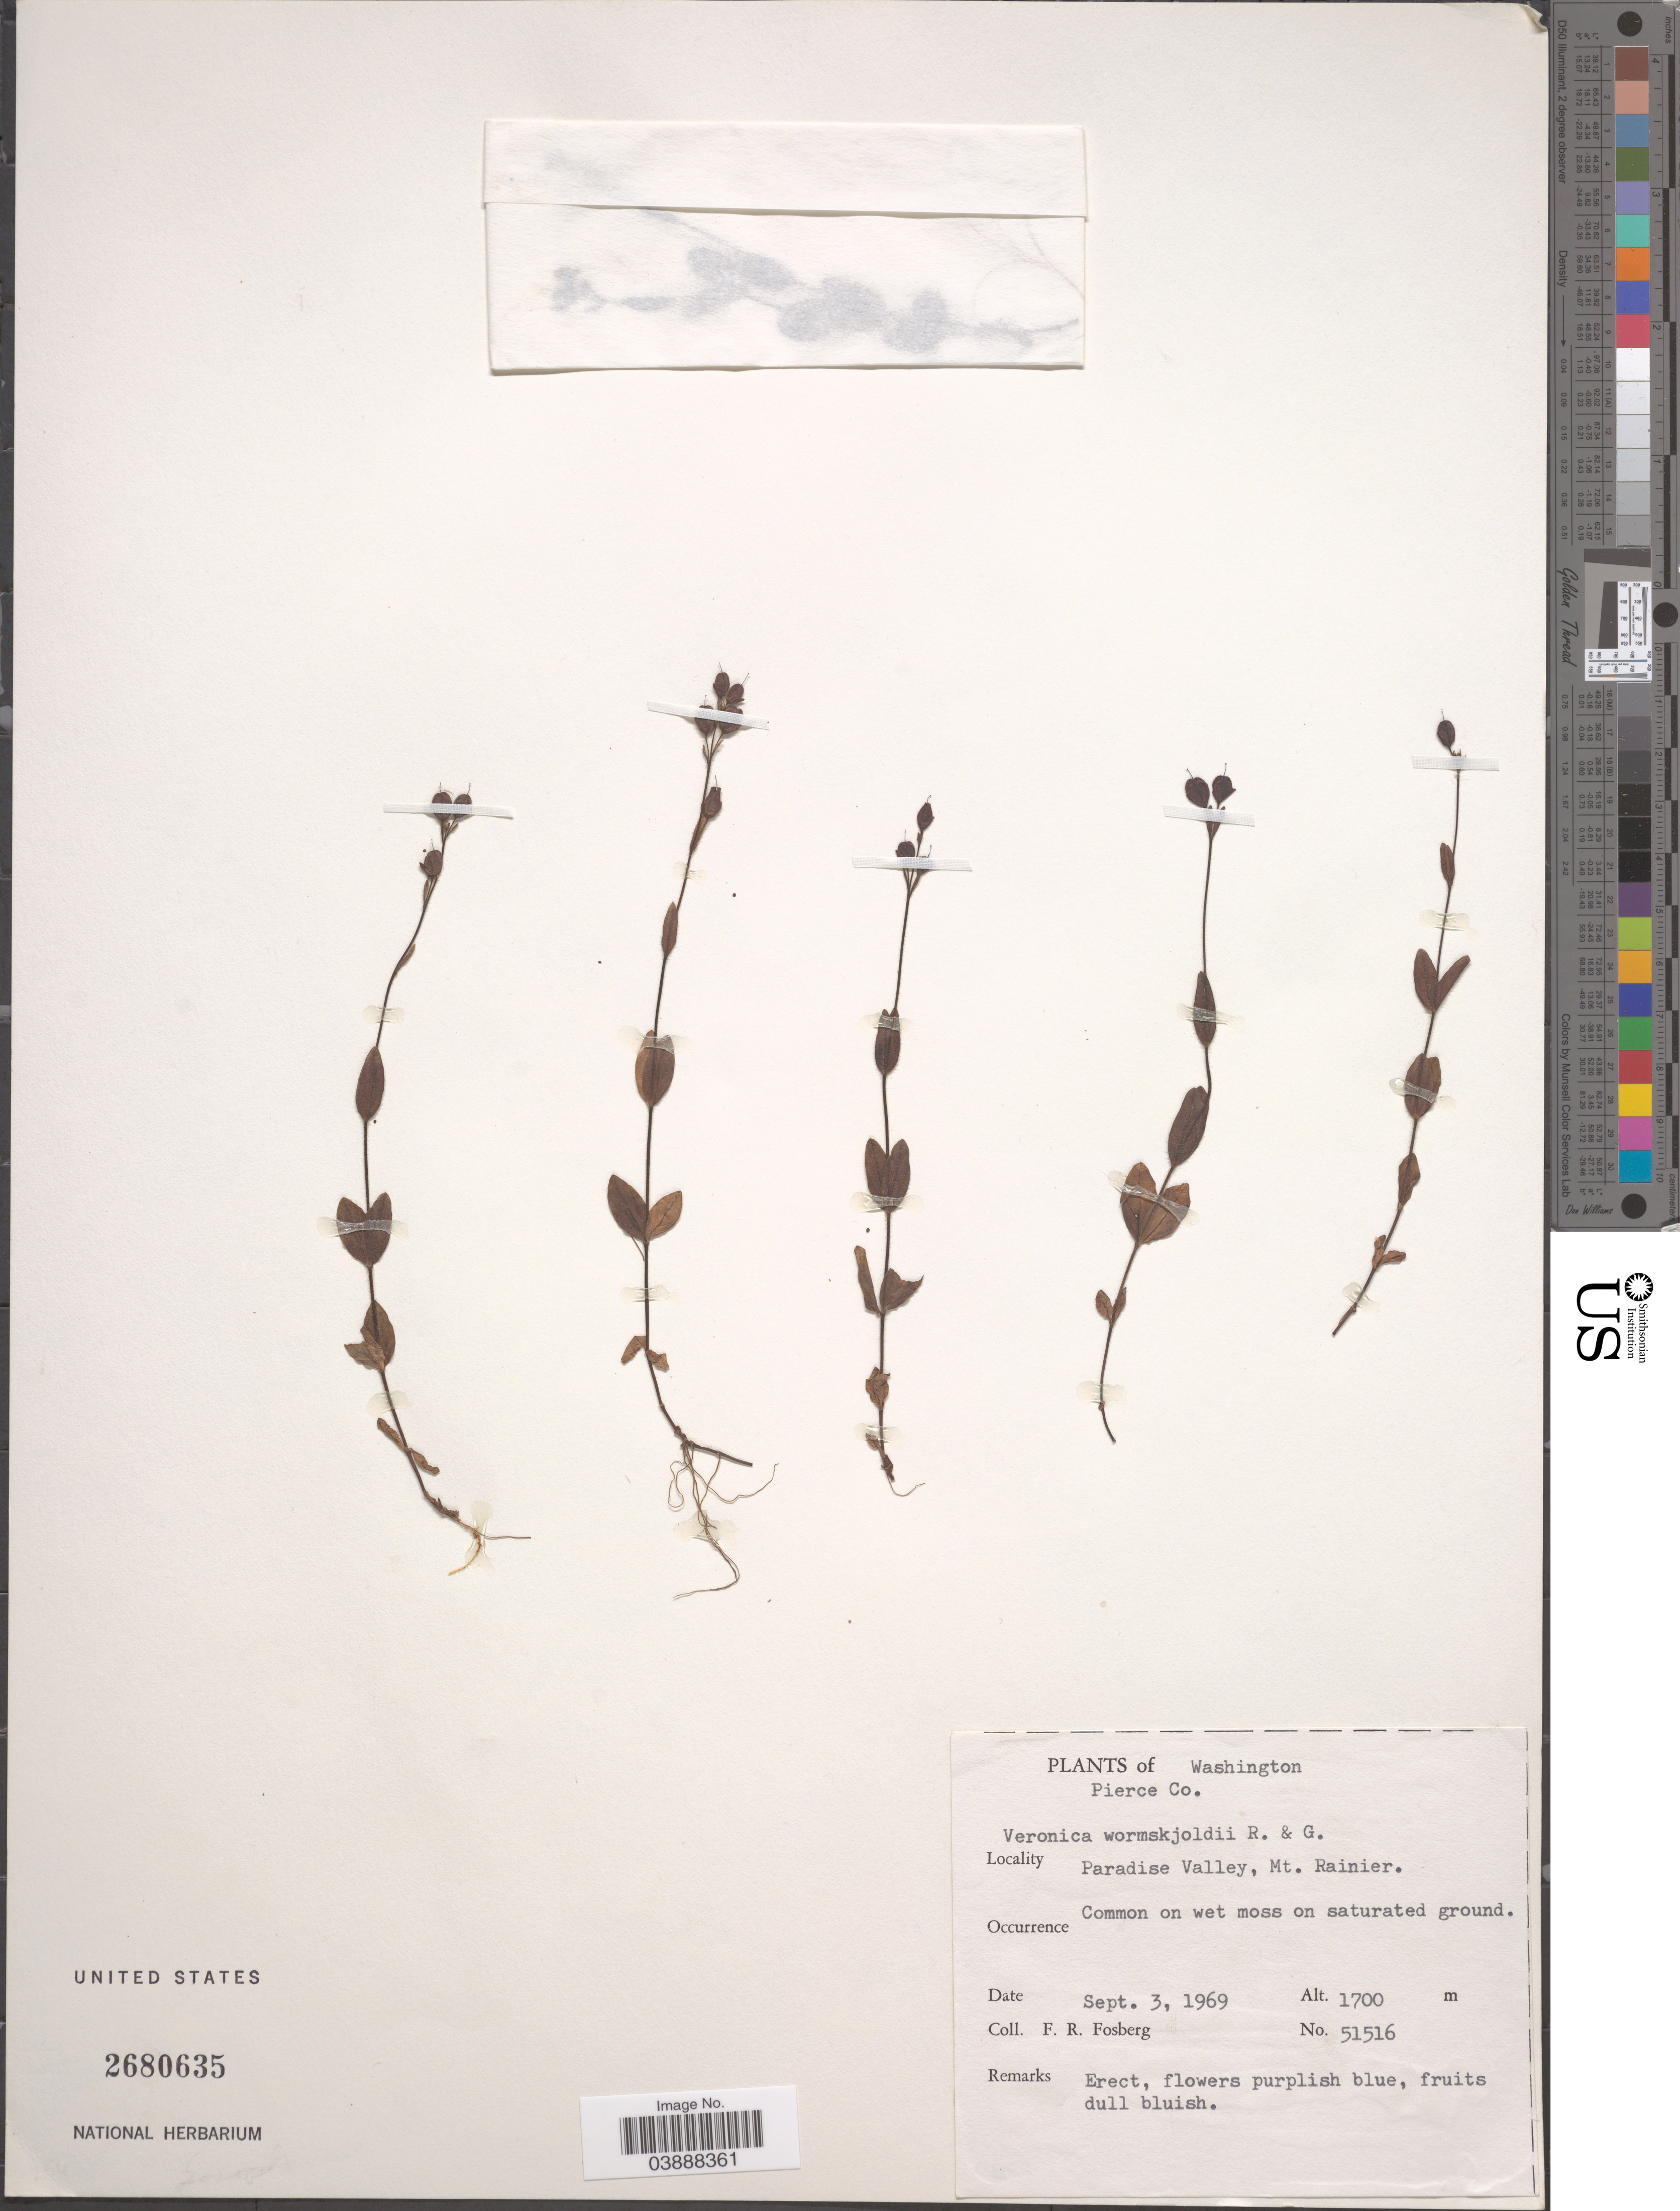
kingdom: Plantae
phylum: Tracheophyta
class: Magnoliopsida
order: Lamiales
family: Plantaginaceae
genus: Veronica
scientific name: Veronica wormskjoldii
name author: Roem. & Schult.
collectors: F. R. Fosberg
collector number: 51516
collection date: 1969-09-03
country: United States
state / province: Washington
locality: Paradise Valley, Mt. Rainier.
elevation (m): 1700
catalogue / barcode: US 2680635